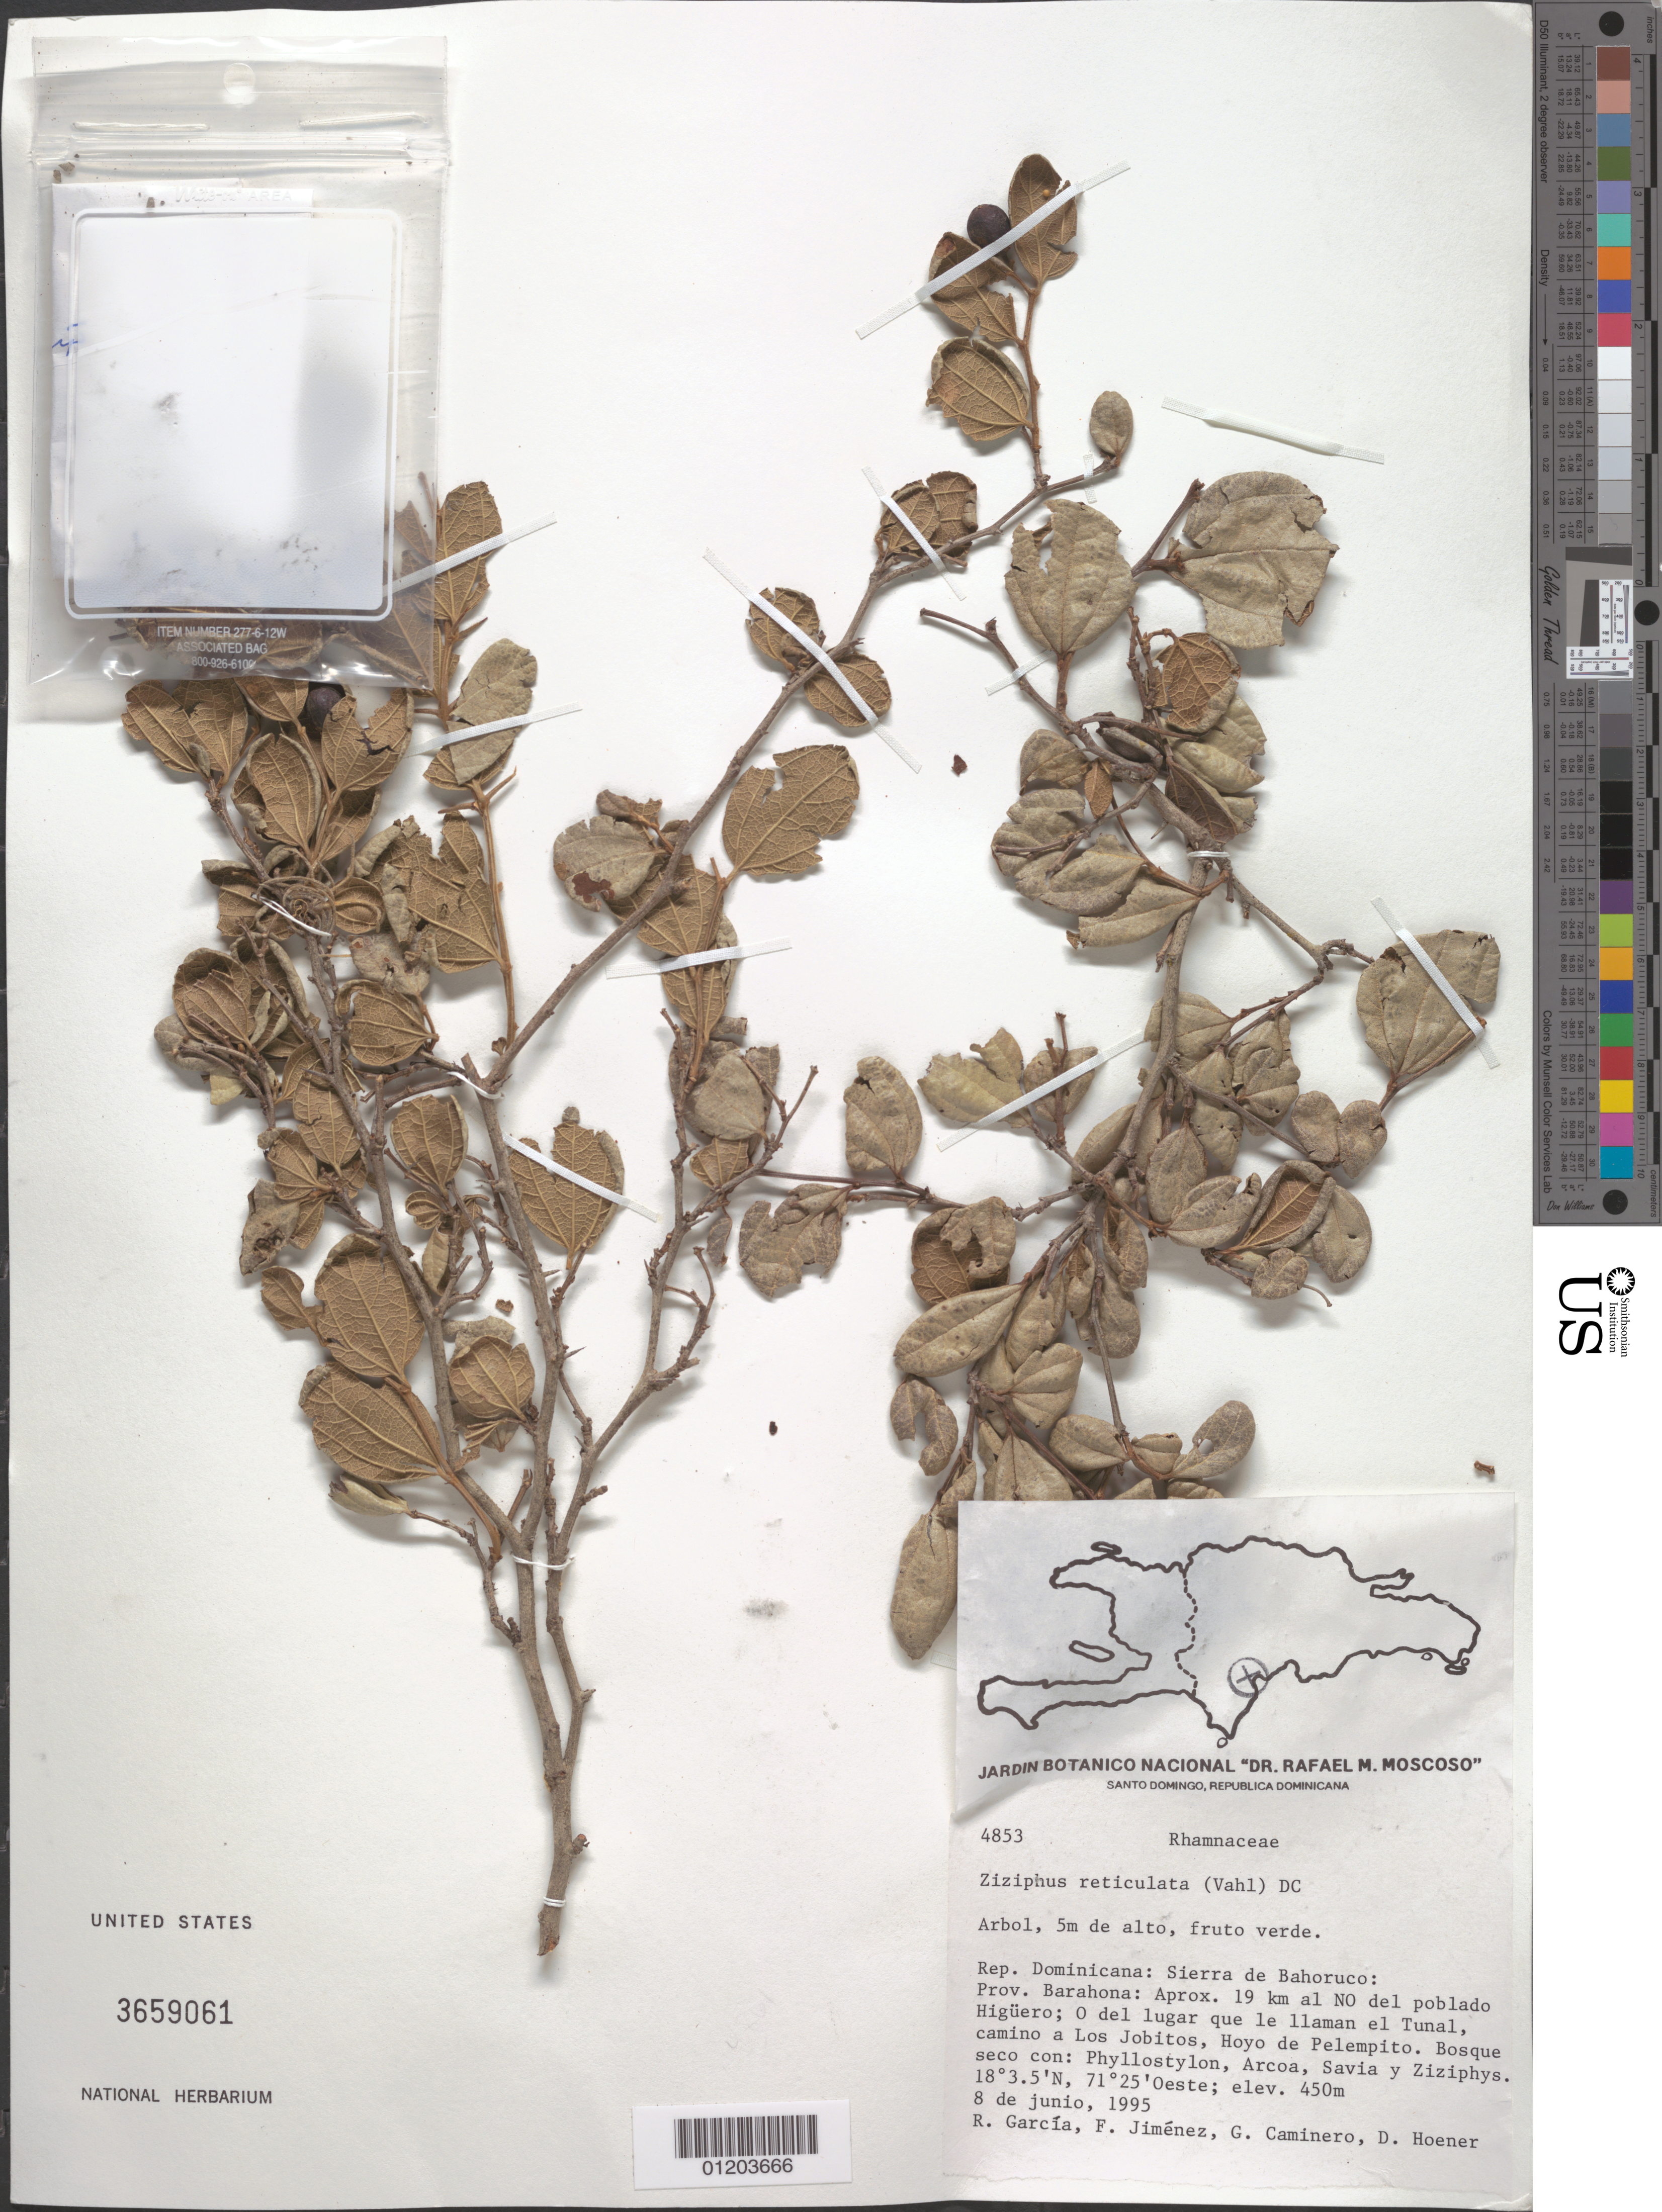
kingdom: Plantae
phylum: Tracheophyta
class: Magnoliopsida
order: Rosales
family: Rhamnaceae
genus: Sarcomphalus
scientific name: Sarcomphalus reticulatus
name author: (Vahl) Urb.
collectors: R. García, F. Jiménez, G. Caminero & D. Höener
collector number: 4853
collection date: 1995-06-08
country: Dominican Republic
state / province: Barahona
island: Hispaniola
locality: Sierra de Bahoruco, aprox. 19 km al NO del poblado Higüero; O del lugar que le llaman el Tunal, camino a Los Jobitos, Hoyo de Pelempito.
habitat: Bosque seco con: Phyllostylon, Arcoa, Savia y Ziziphus.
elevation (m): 450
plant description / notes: Note change in date from 1993 to 1995, but same number sequence and locality as previous collections.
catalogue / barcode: US 3659061